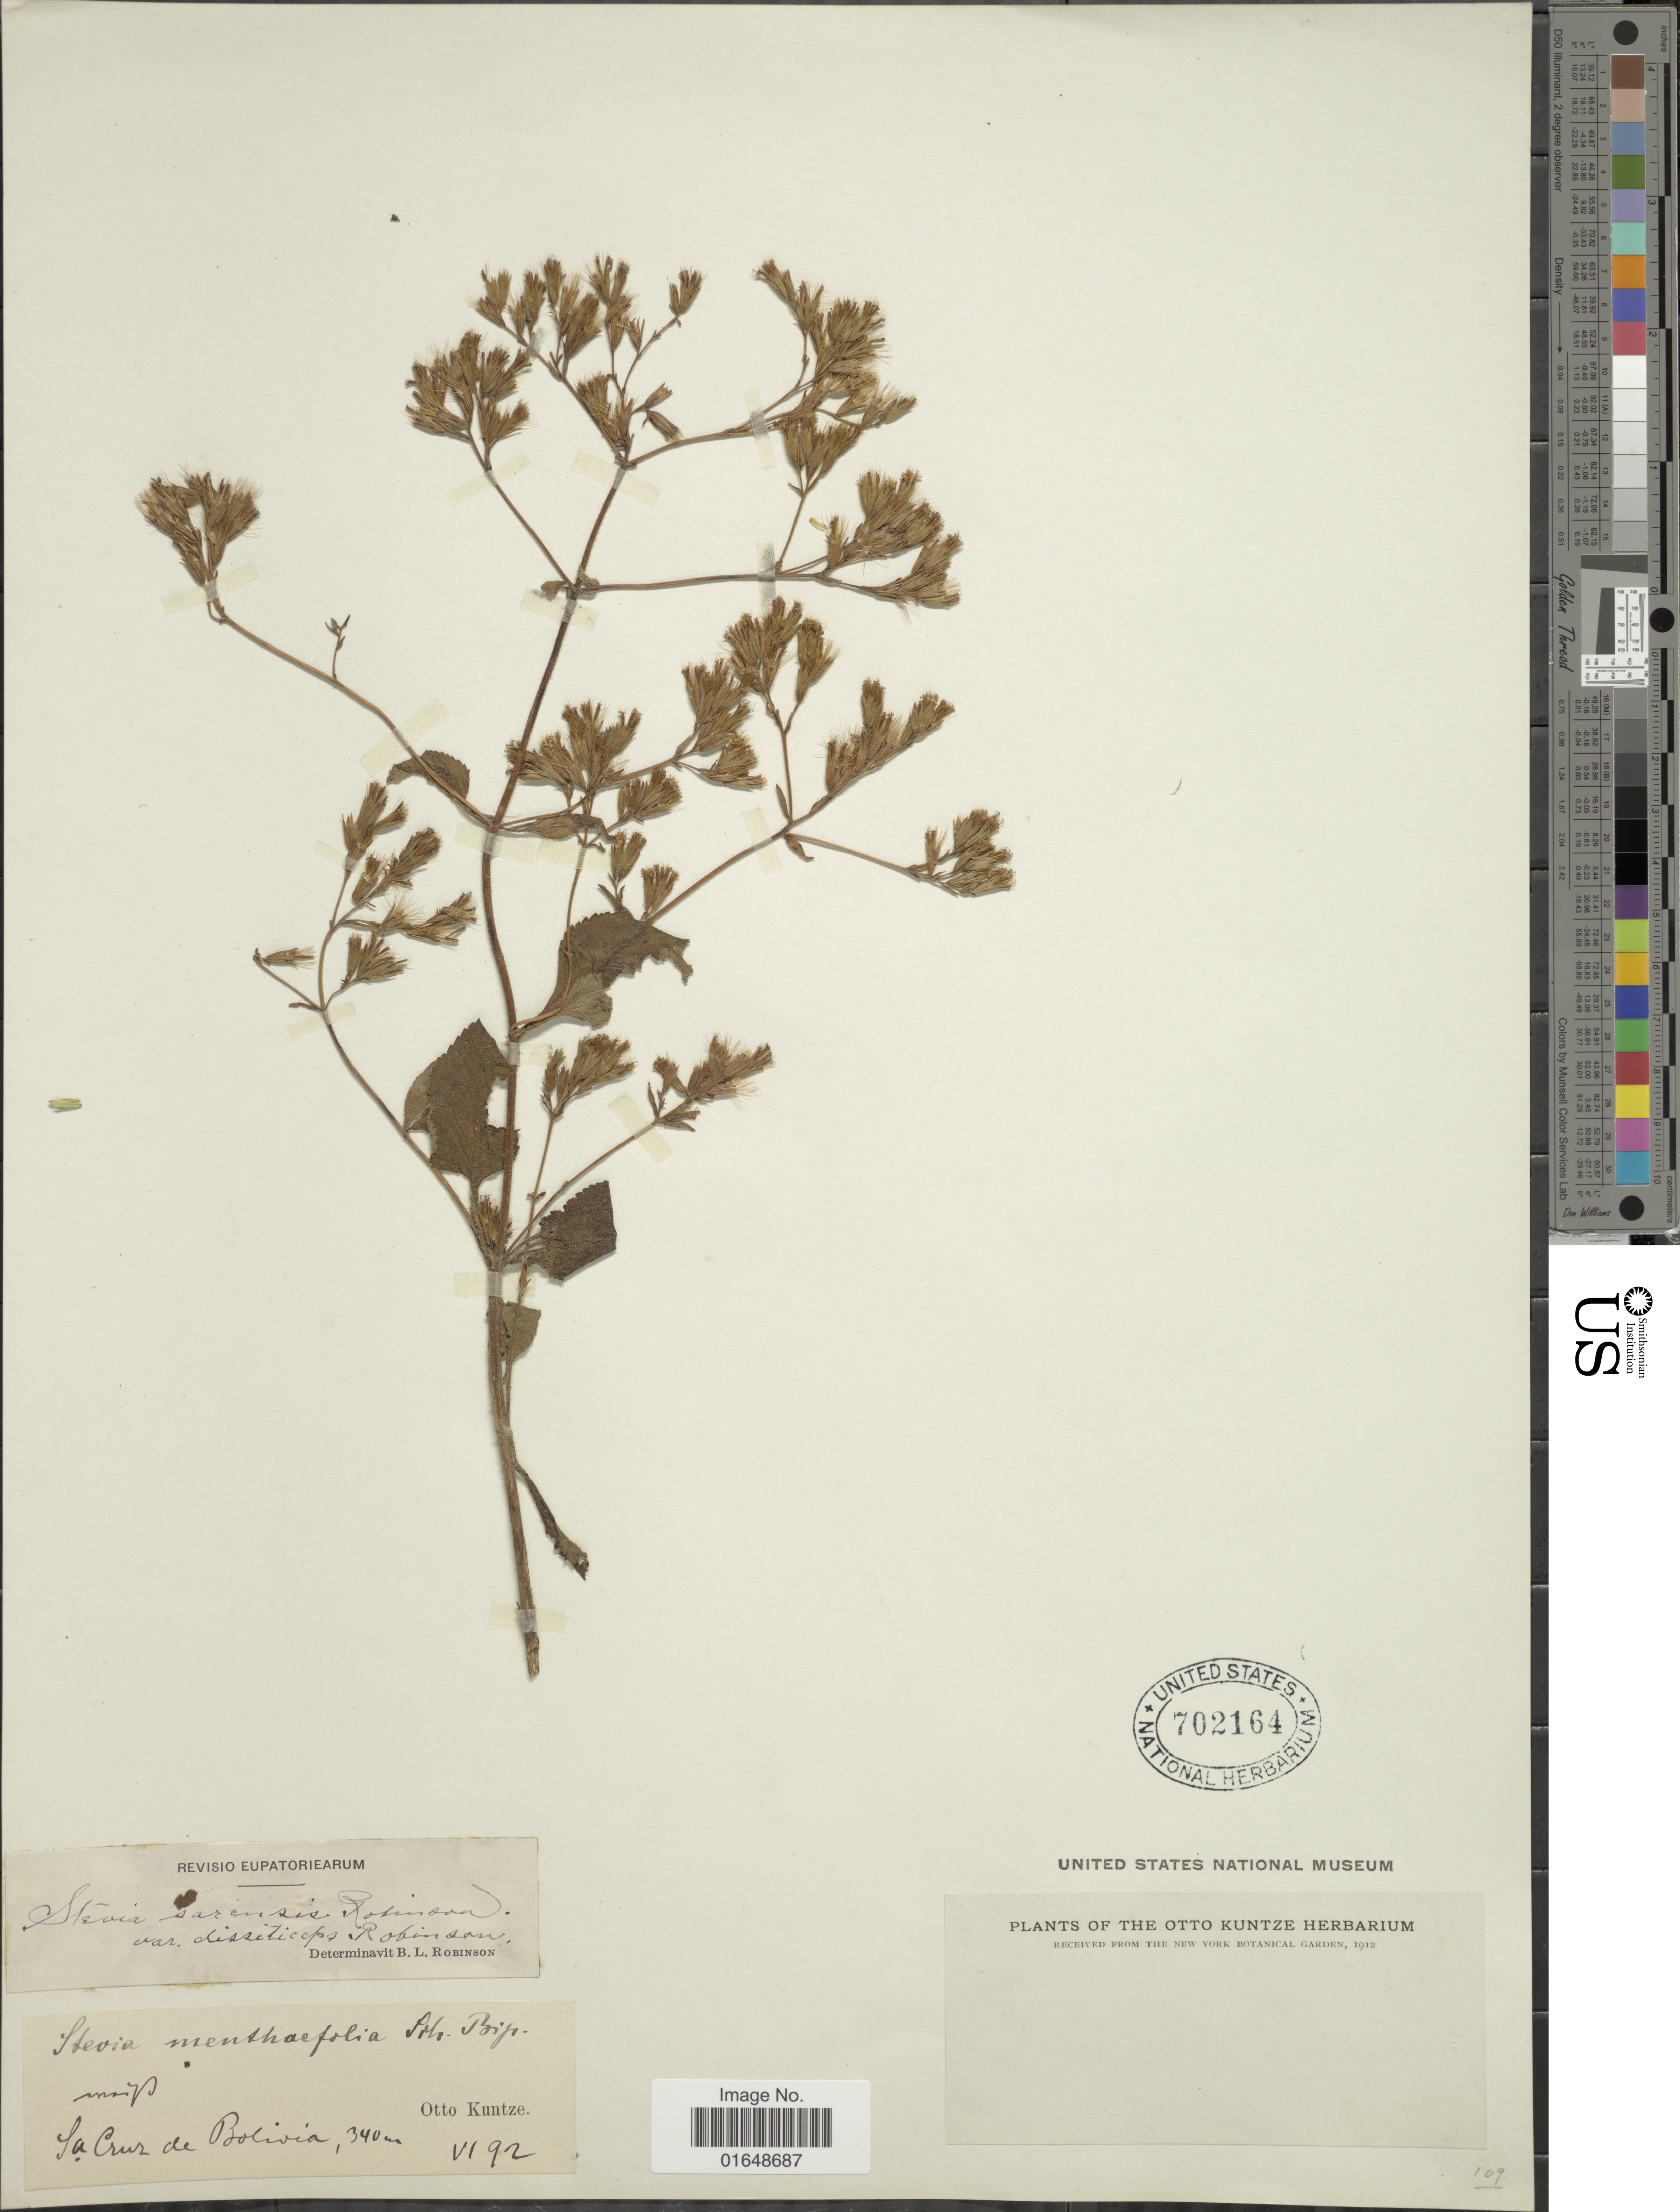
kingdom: Plantae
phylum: Tracheophyta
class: Magnoliopsida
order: Asterales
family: Asteraceae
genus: Stevia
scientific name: Stevia sarensis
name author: B.L. Rob.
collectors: C.E.O. Kuntze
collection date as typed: Transcribed d/m/y: /6/92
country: Bolivia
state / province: Santa Cruz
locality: Sa. Cruz de Bolivia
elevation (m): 340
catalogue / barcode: US 702164